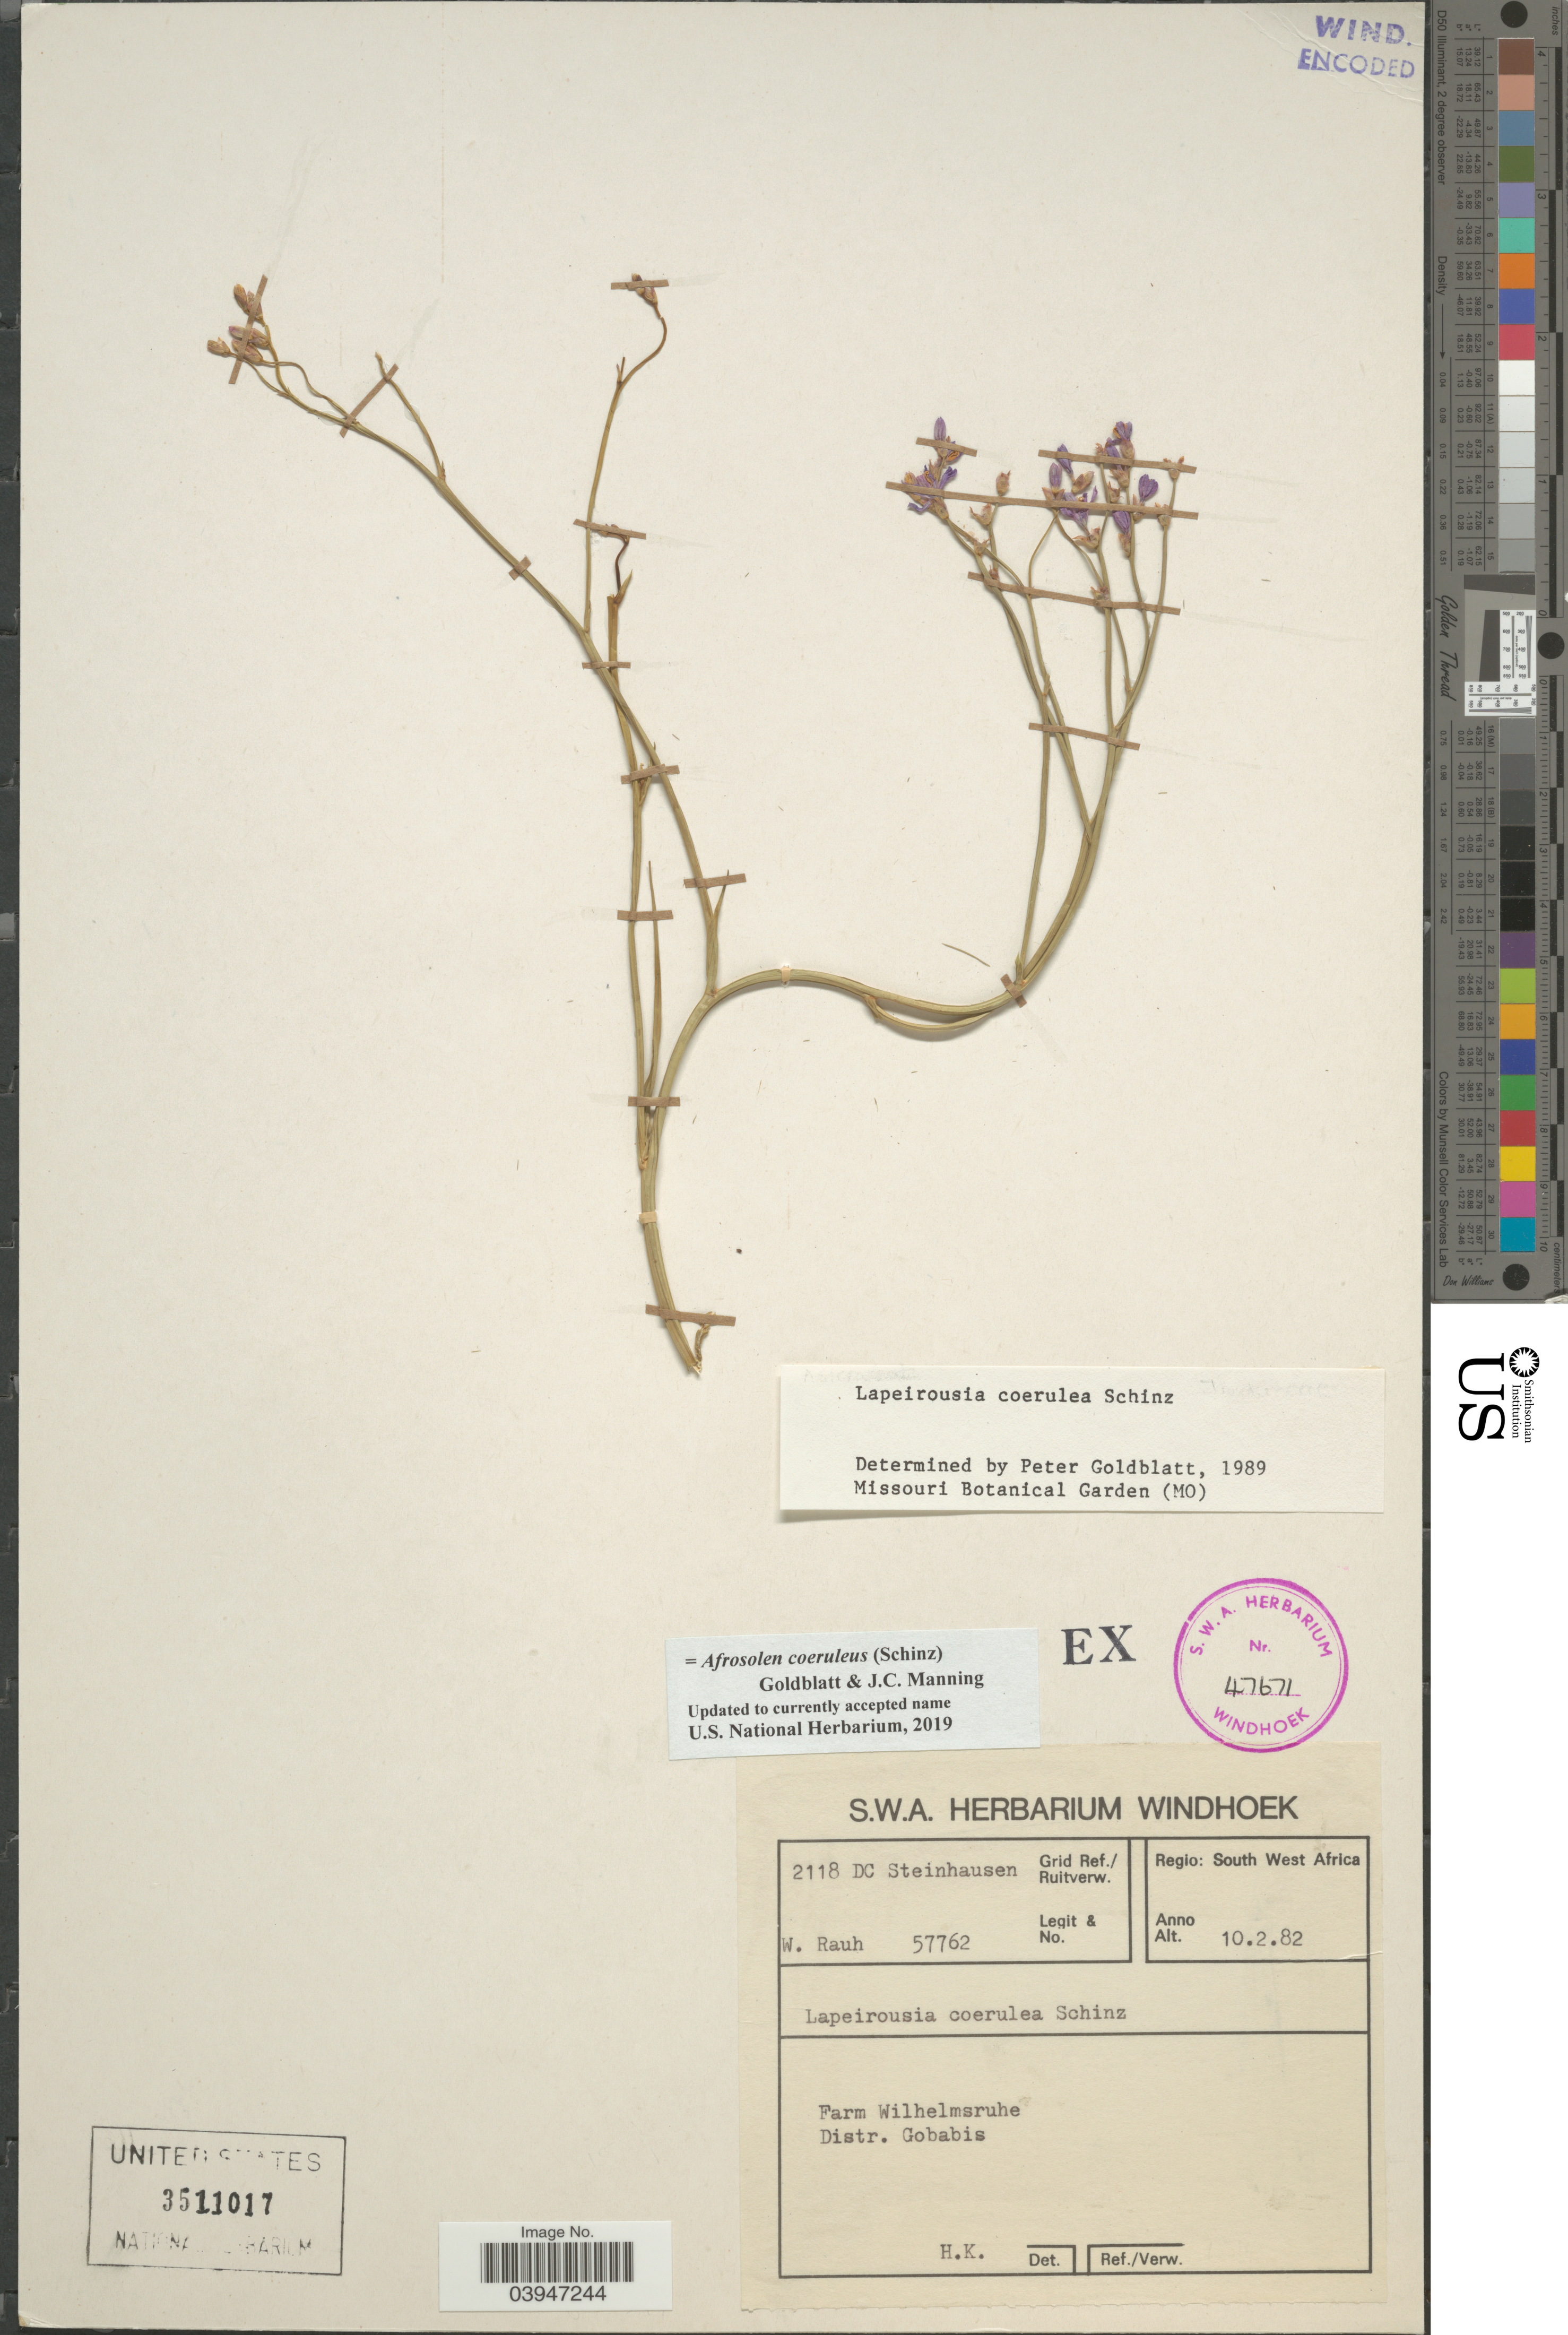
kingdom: Plantae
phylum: Tracheophyta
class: Liliopsida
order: Asparagales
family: Iridaceae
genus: Afrosolen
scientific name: Afrosolen coeruleus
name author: (Schinz) Goldblatt & J.C. Manning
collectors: W. Rauh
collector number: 57762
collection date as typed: Transcribed d/m/y: 10/2/82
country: Namibia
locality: Grid Ref./ Ruitverw. 2118 DC Steinhausen. Regio: South West Africa. Farm Wilhelmsruhe. Distr. Gobabis.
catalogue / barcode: US 3511017